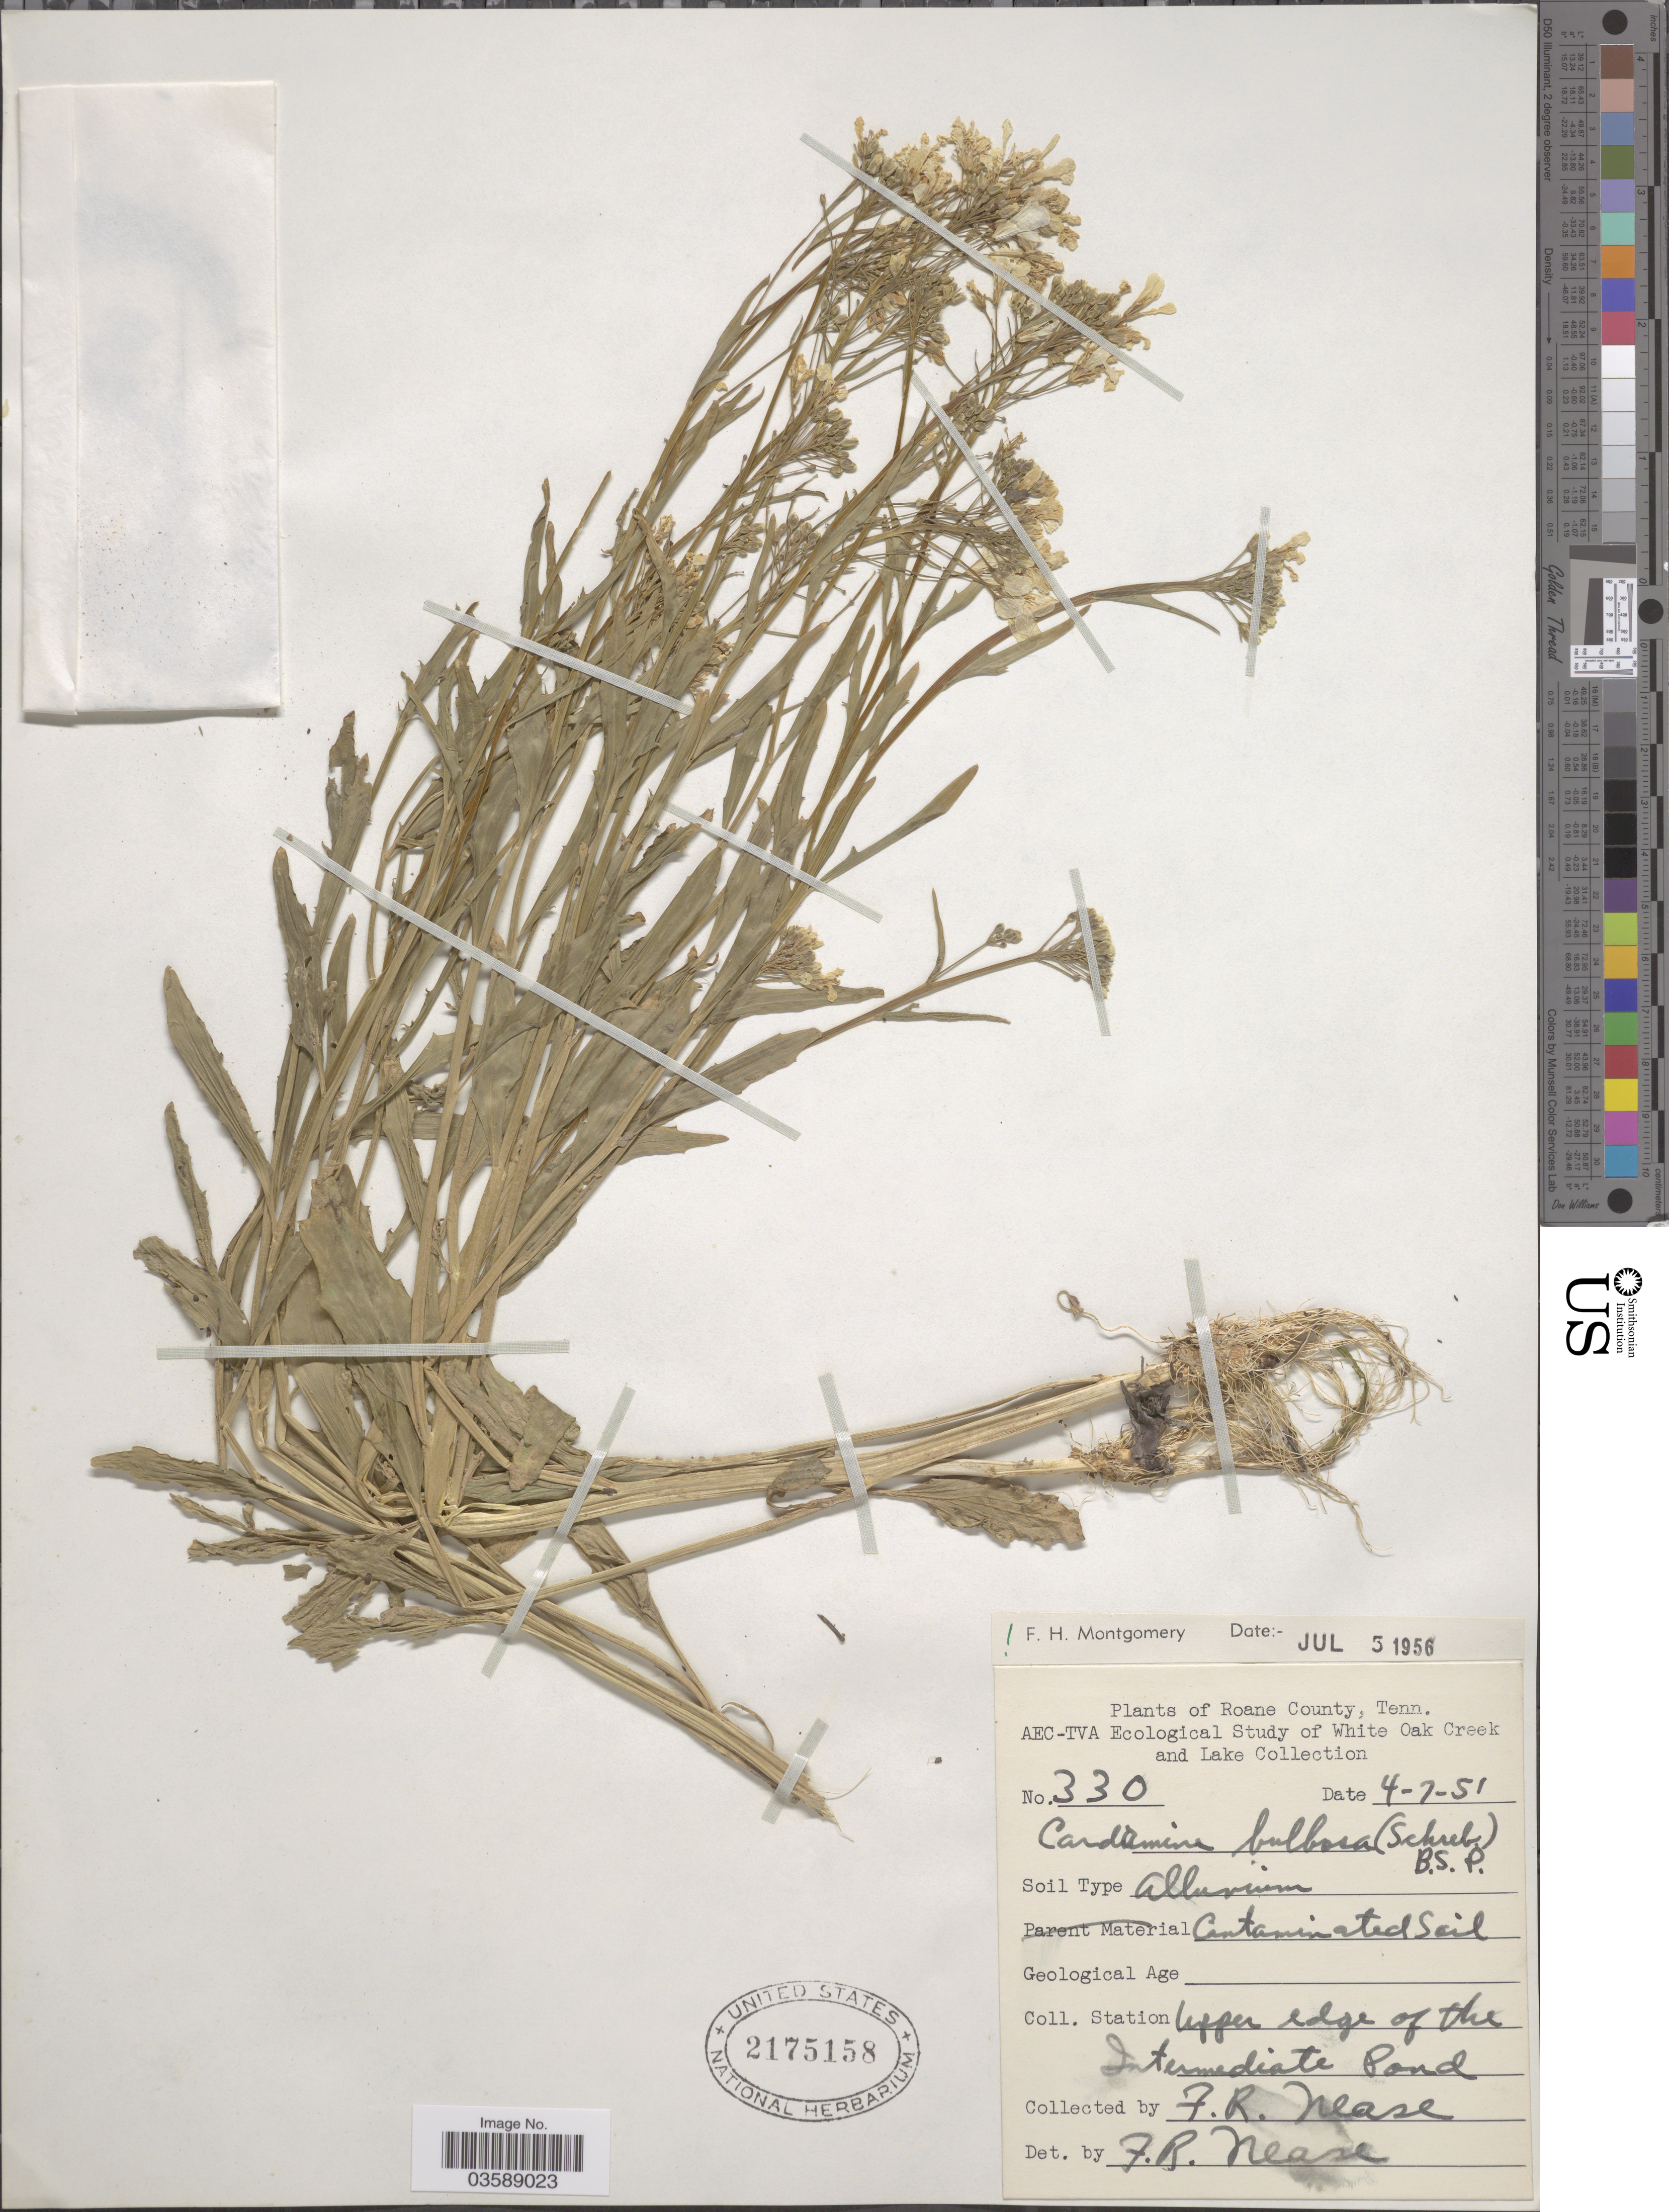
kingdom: Plantae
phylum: Tracheophyta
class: Magnoliopsida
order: Brassicales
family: Brassicaceae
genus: Cardamine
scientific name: Cardamine bulbosa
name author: (Schreb. ex Muhl.) Britton et al.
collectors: F. Nease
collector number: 330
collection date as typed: Transcribed d/m/y: 7/4/51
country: United States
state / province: Tennessee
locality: Roane County. Upper edge of the Intermediate Pond.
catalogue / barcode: US 2175158